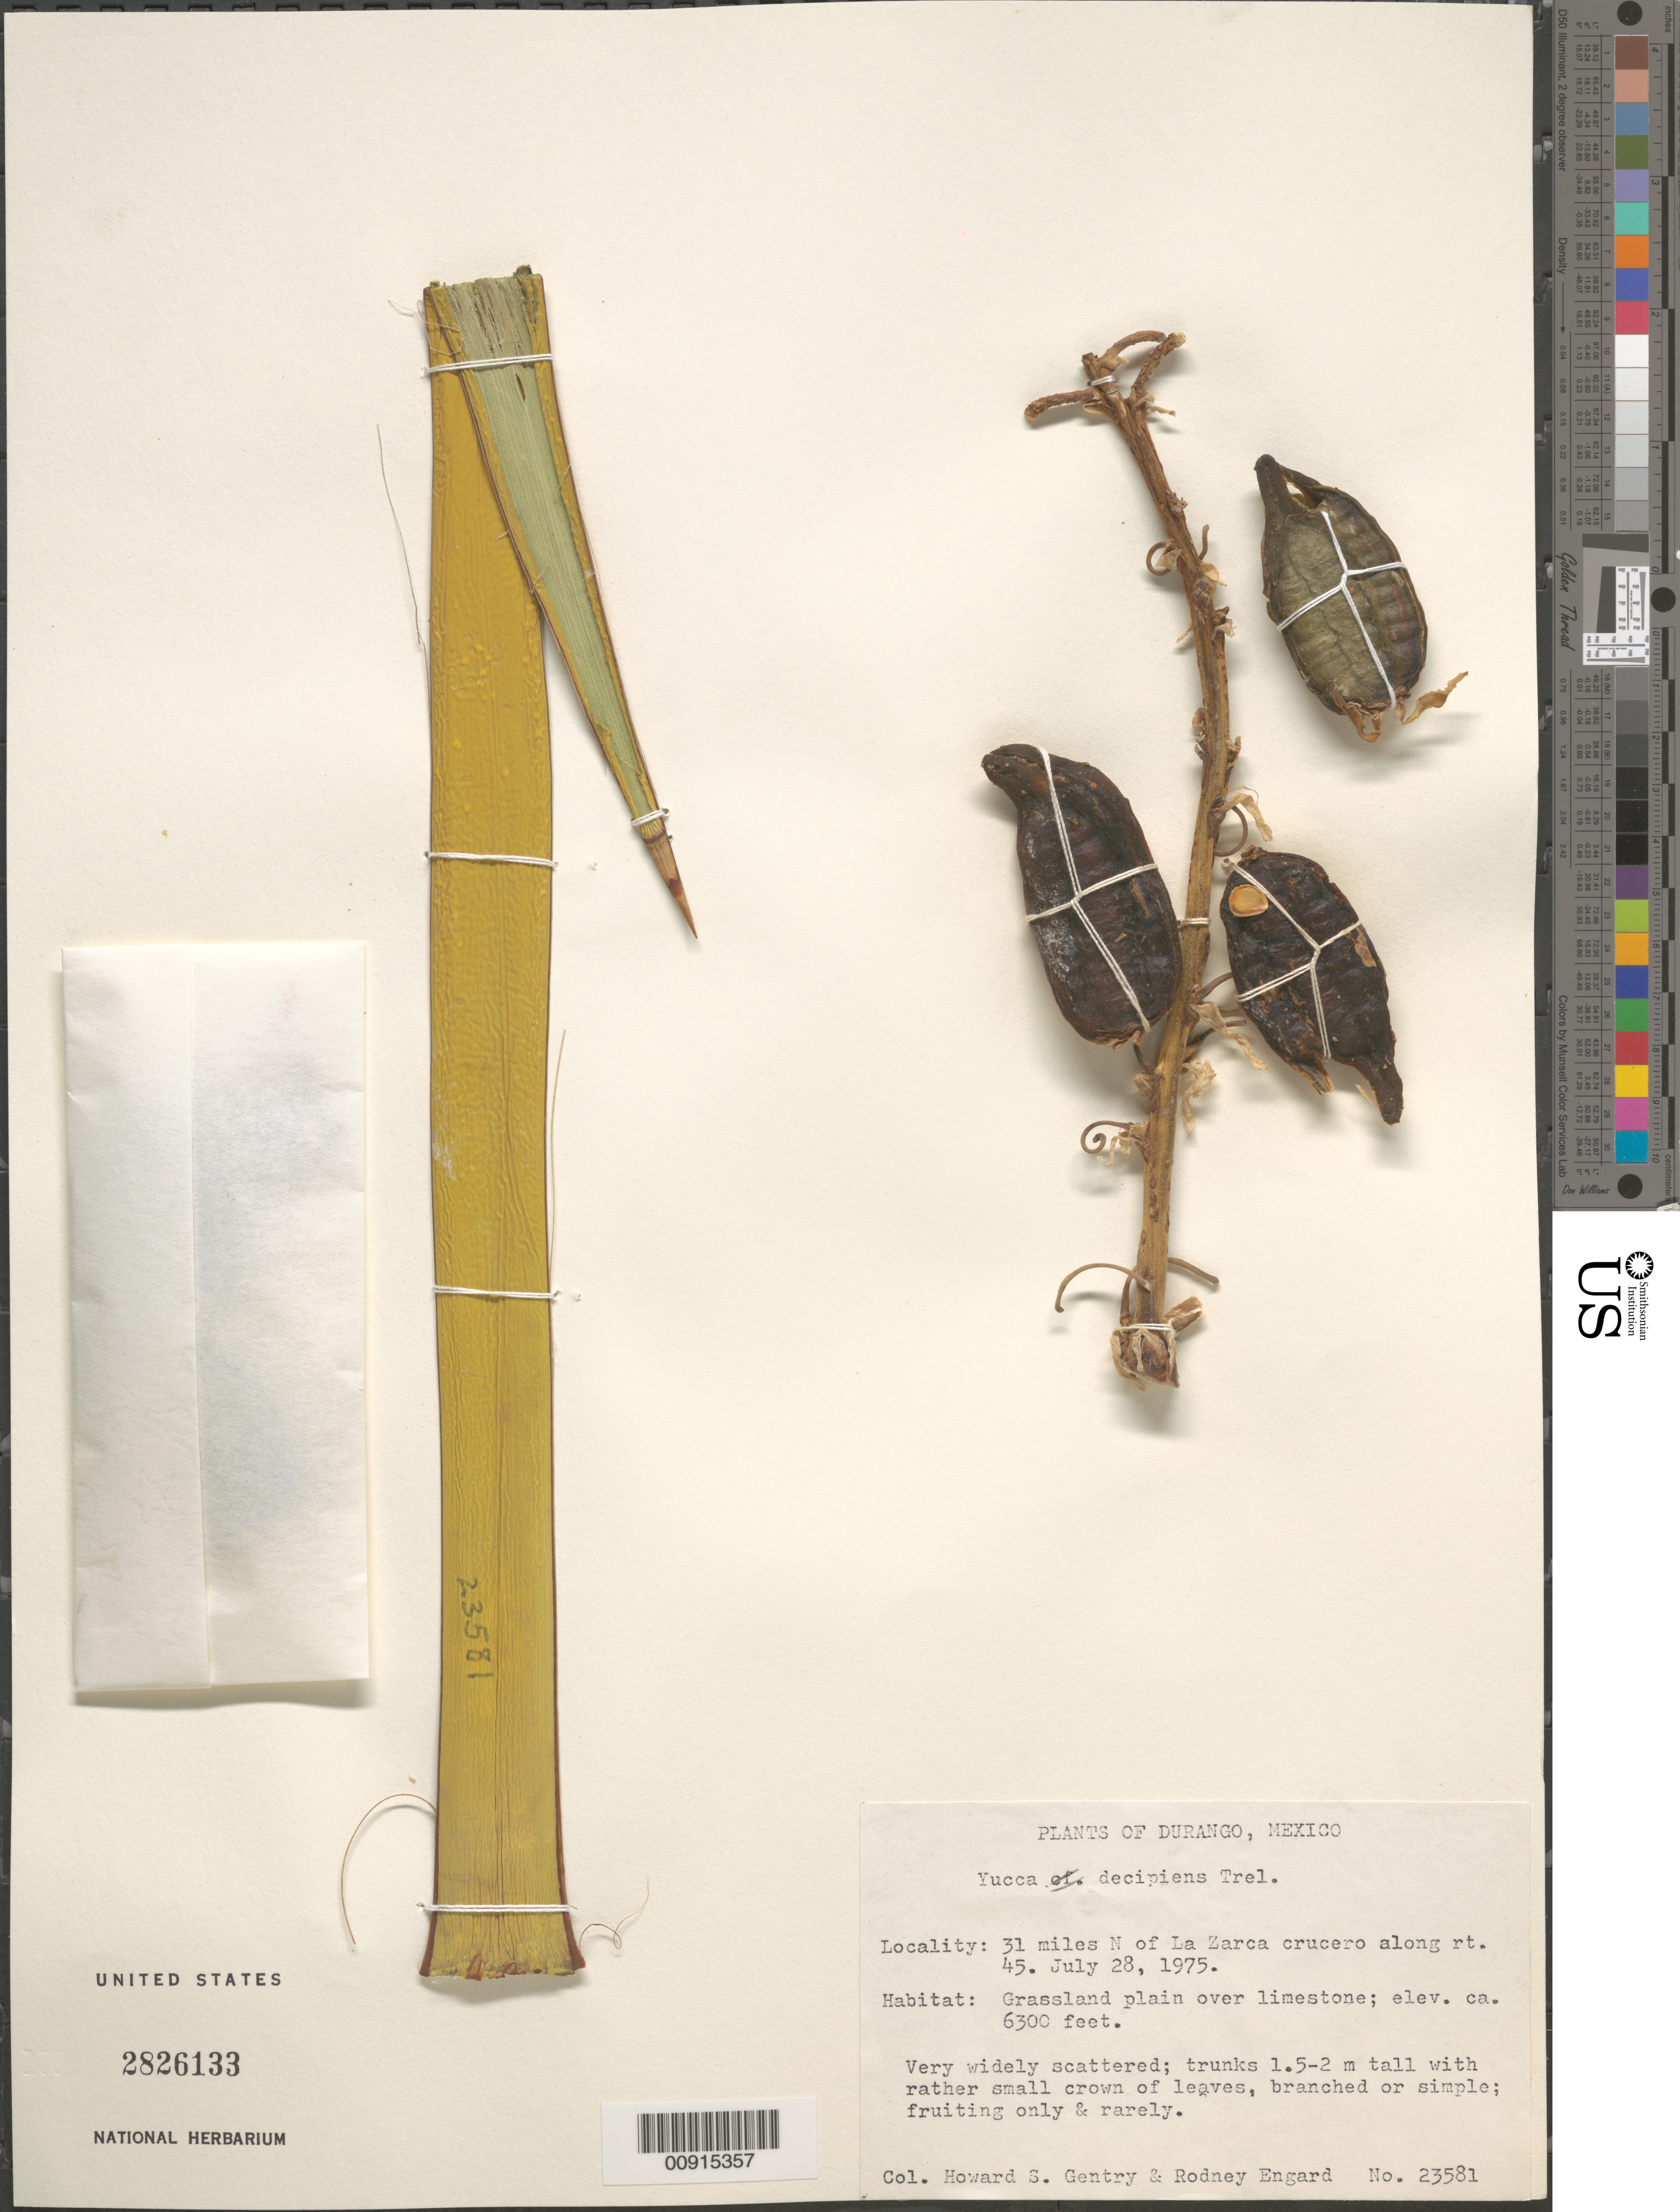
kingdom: Plantae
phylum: Tracheophyta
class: Liliopsida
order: Asparagales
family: Asparagaceae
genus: Yucca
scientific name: Yucca decipiens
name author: Trel.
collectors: H. S. Gentry & R. Engard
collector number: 23581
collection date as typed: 28 Jul 1975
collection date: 1975-07-28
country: Mexico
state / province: Durango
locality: Durango: 31 miles N of La Zarca crucero along rt. 45.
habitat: Grassland plain over limestone. Very widely scattered.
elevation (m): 1920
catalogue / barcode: US 2826133